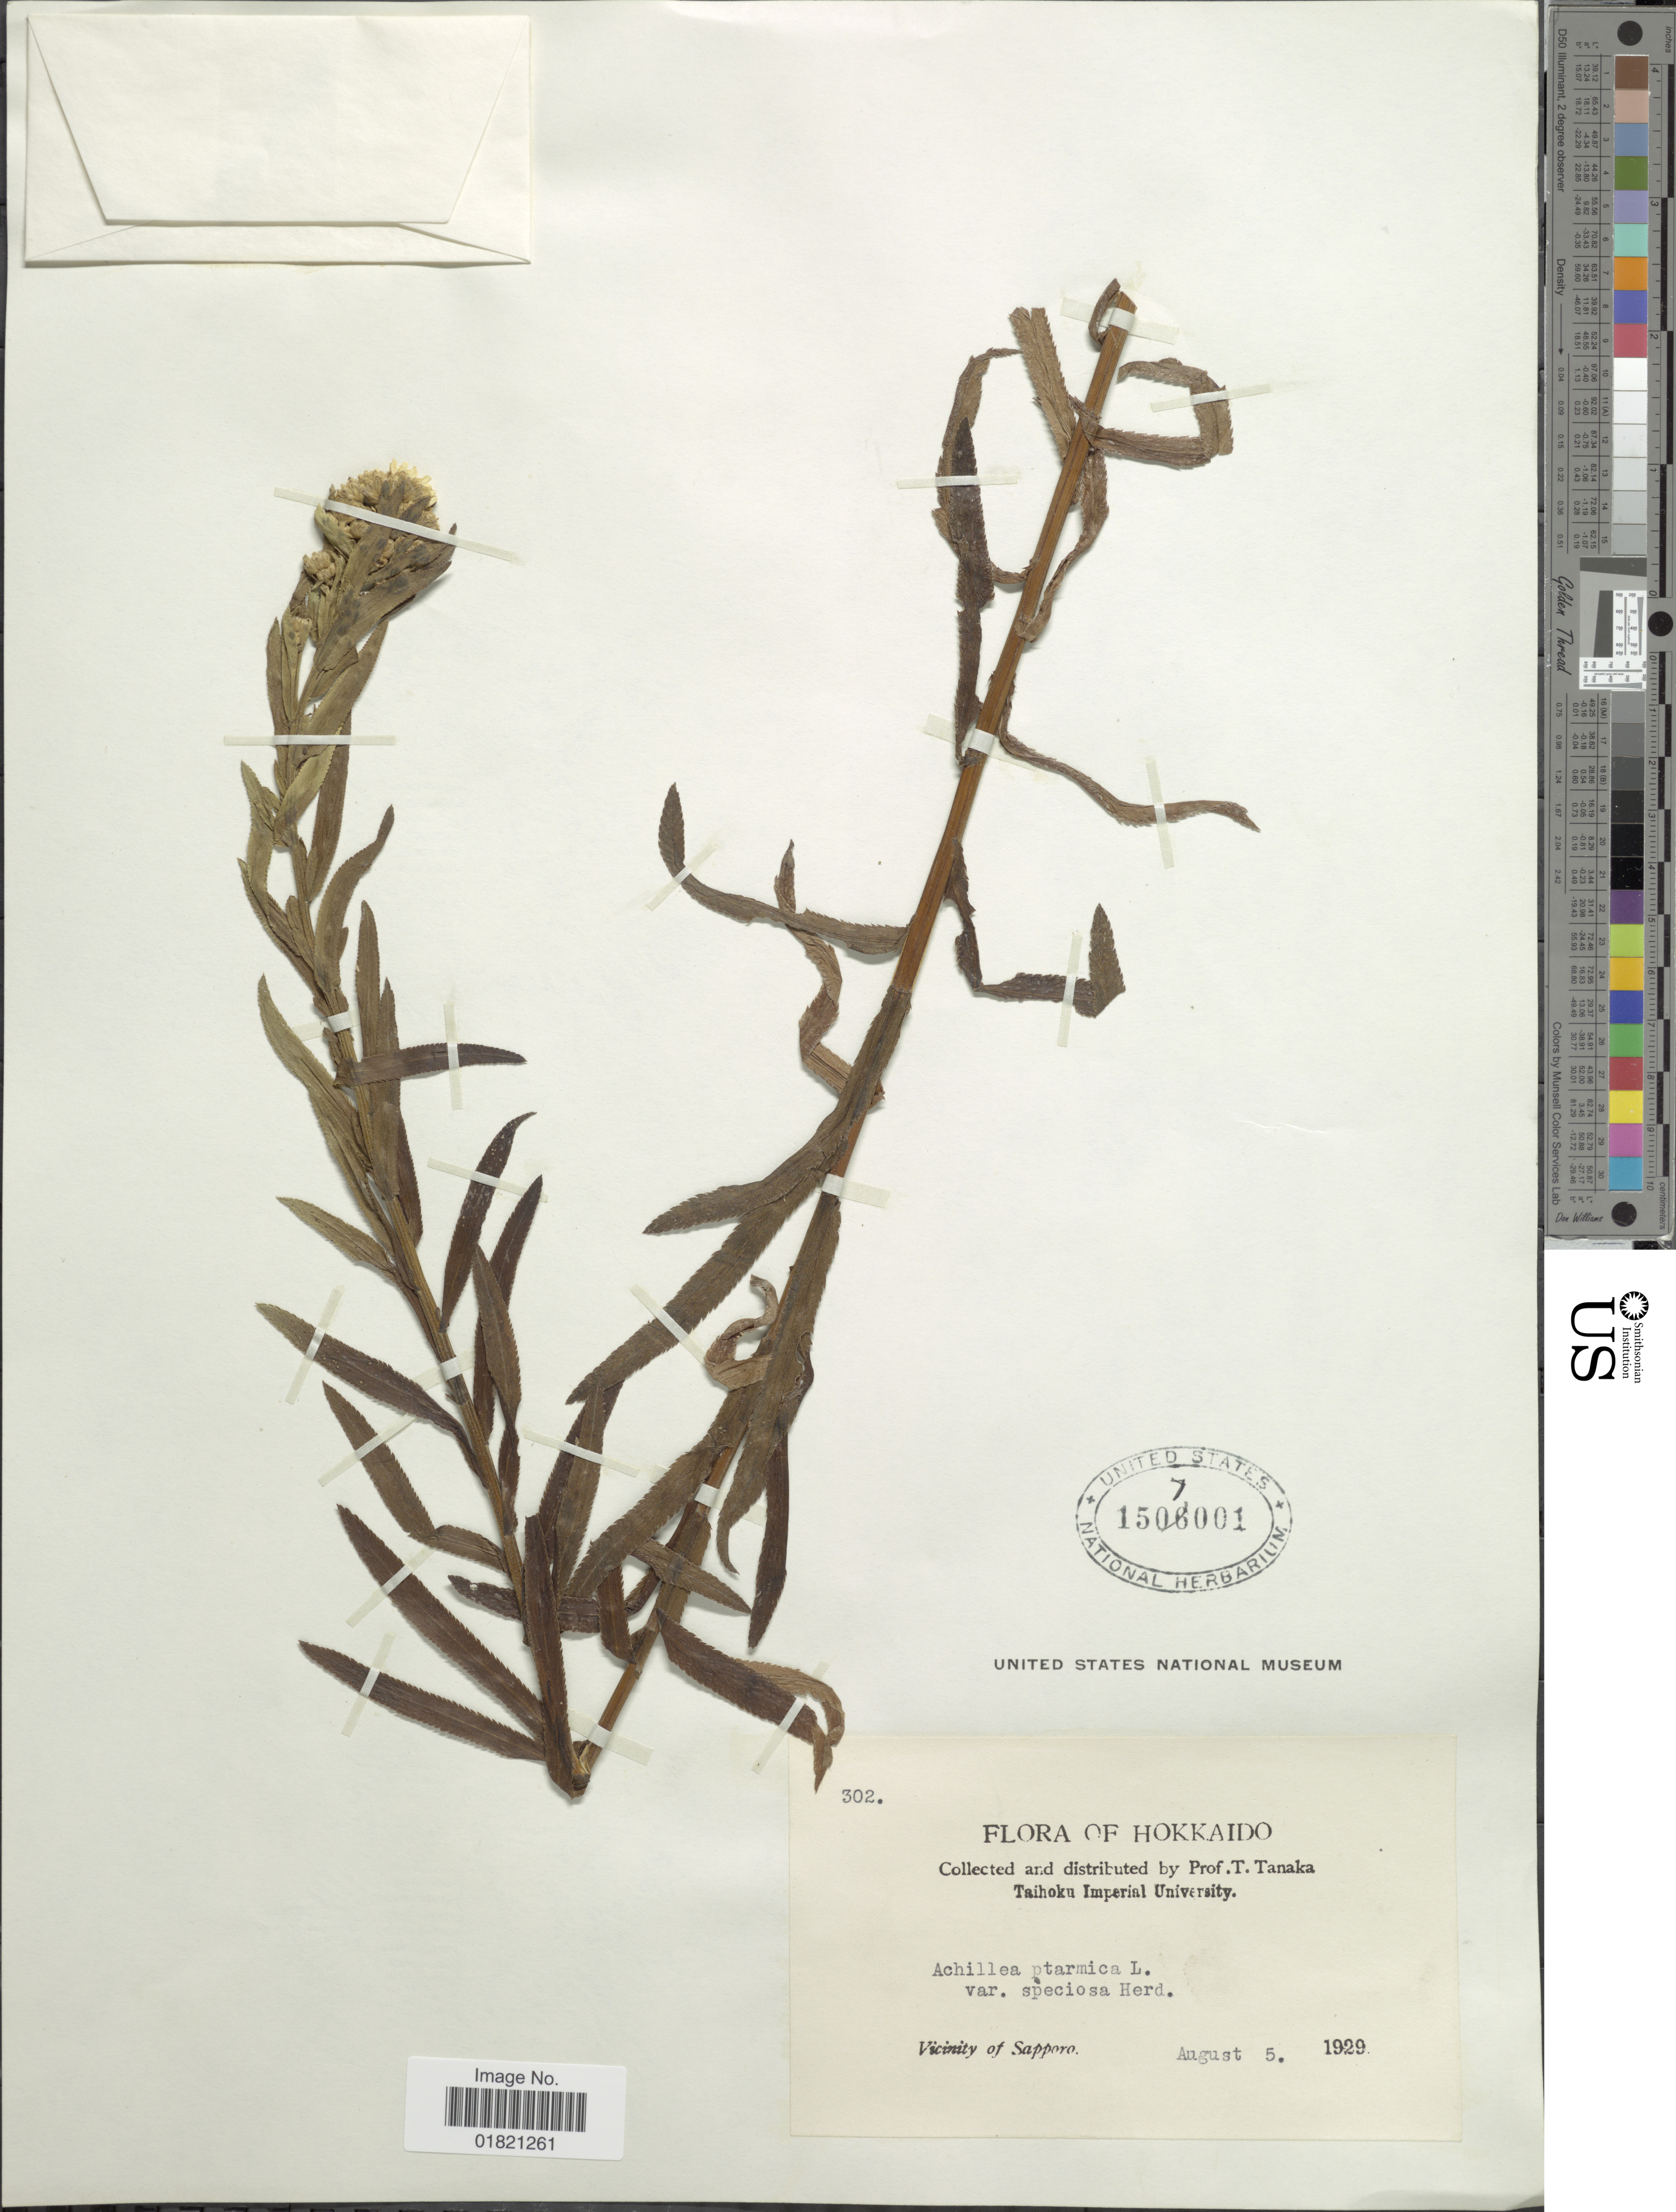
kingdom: Plantae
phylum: Tracheophyta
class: Magnoliopsida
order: Asterales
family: Asteraceae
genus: Achillea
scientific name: Achillea ptarmica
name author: L.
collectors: T. Tanaka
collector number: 302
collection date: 1929-08-05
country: Japan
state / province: Hokkaidō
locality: Vicinity of Sapporo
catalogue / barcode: US 1507001